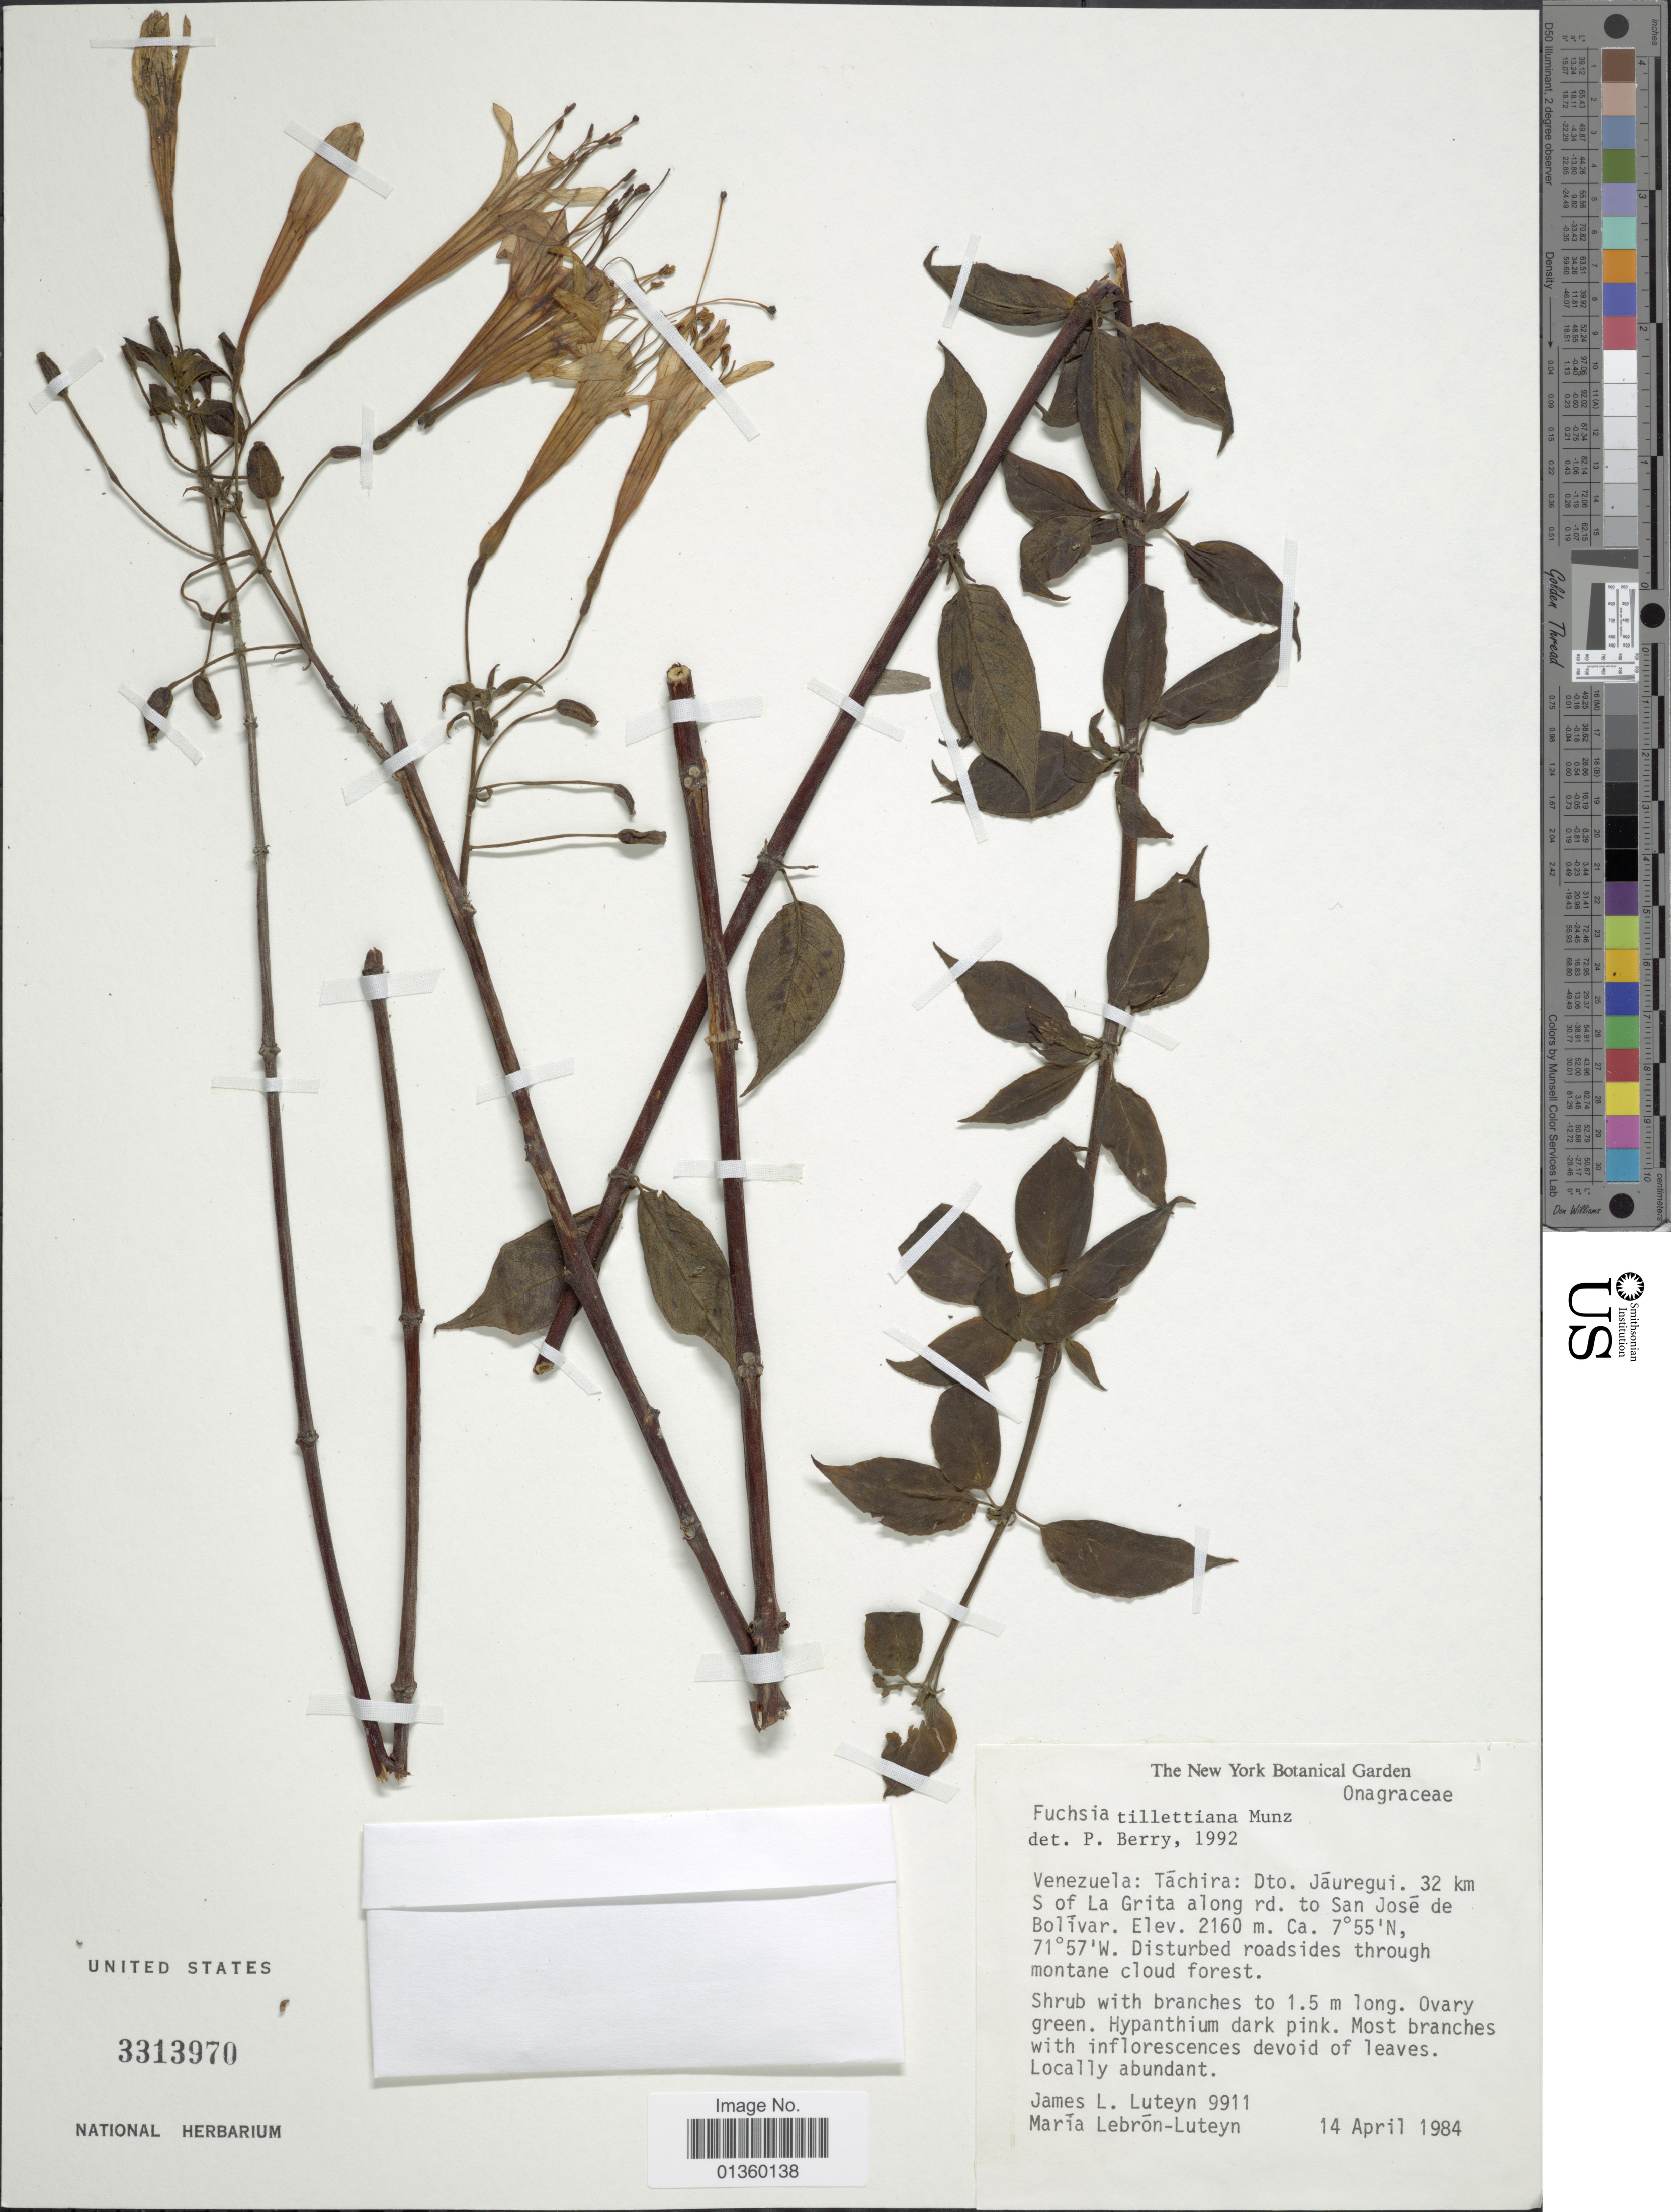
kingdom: Plantae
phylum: Tracheophyta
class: Magnoliopsida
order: Myrtales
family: Onagraceae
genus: Fuchsia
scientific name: Fuchsia tillettiana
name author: Munz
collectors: J. L. Luteyn & M. L. Lebrón-Luteyn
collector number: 9911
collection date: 1984-04-14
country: Venezuela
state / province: Tachira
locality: Dto. Jáuregui 32 km S of La Grita along rd. to San José de Bolívar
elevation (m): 2160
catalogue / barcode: US 3313970